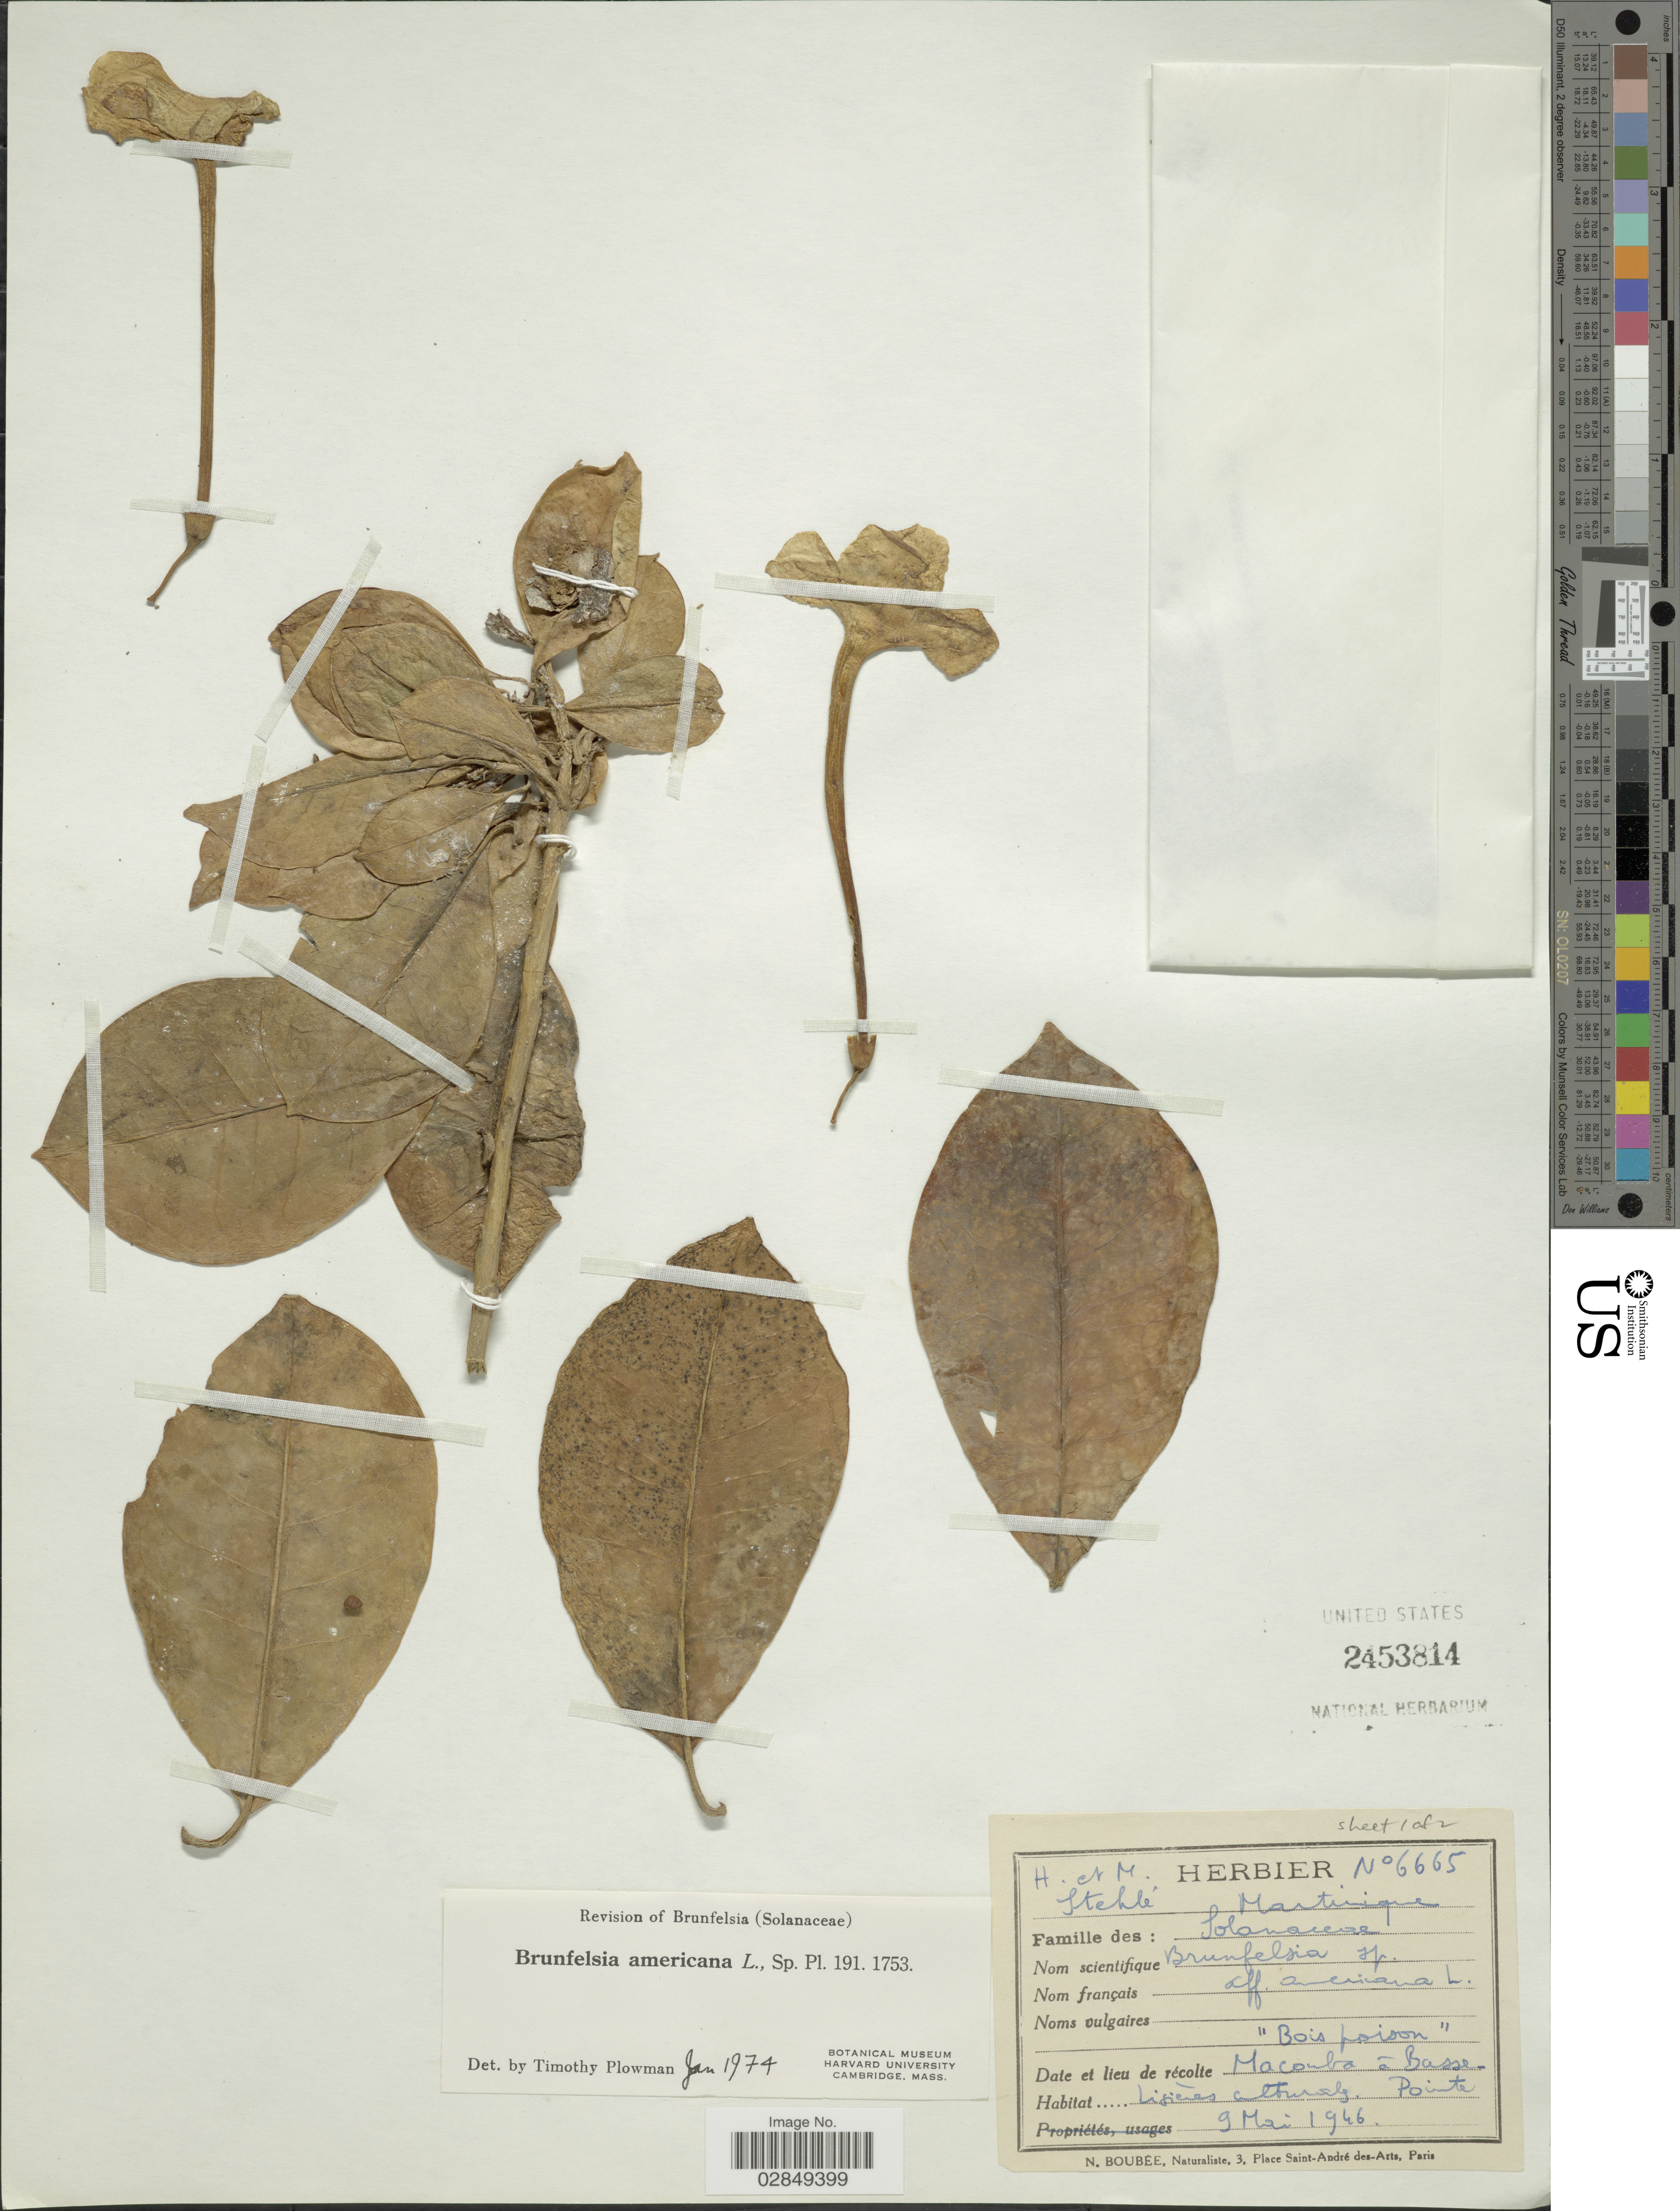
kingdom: Plantae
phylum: Tracheophyta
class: Magnoliopsida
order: Solanales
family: Solanaceae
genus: Brunfelsia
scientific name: Brunfelsia americana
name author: L.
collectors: H. Stehlé & M. Stehlé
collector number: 6665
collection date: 1946-05-09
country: Martinique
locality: Macouba á Basse-Pointe.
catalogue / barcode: US 2453814